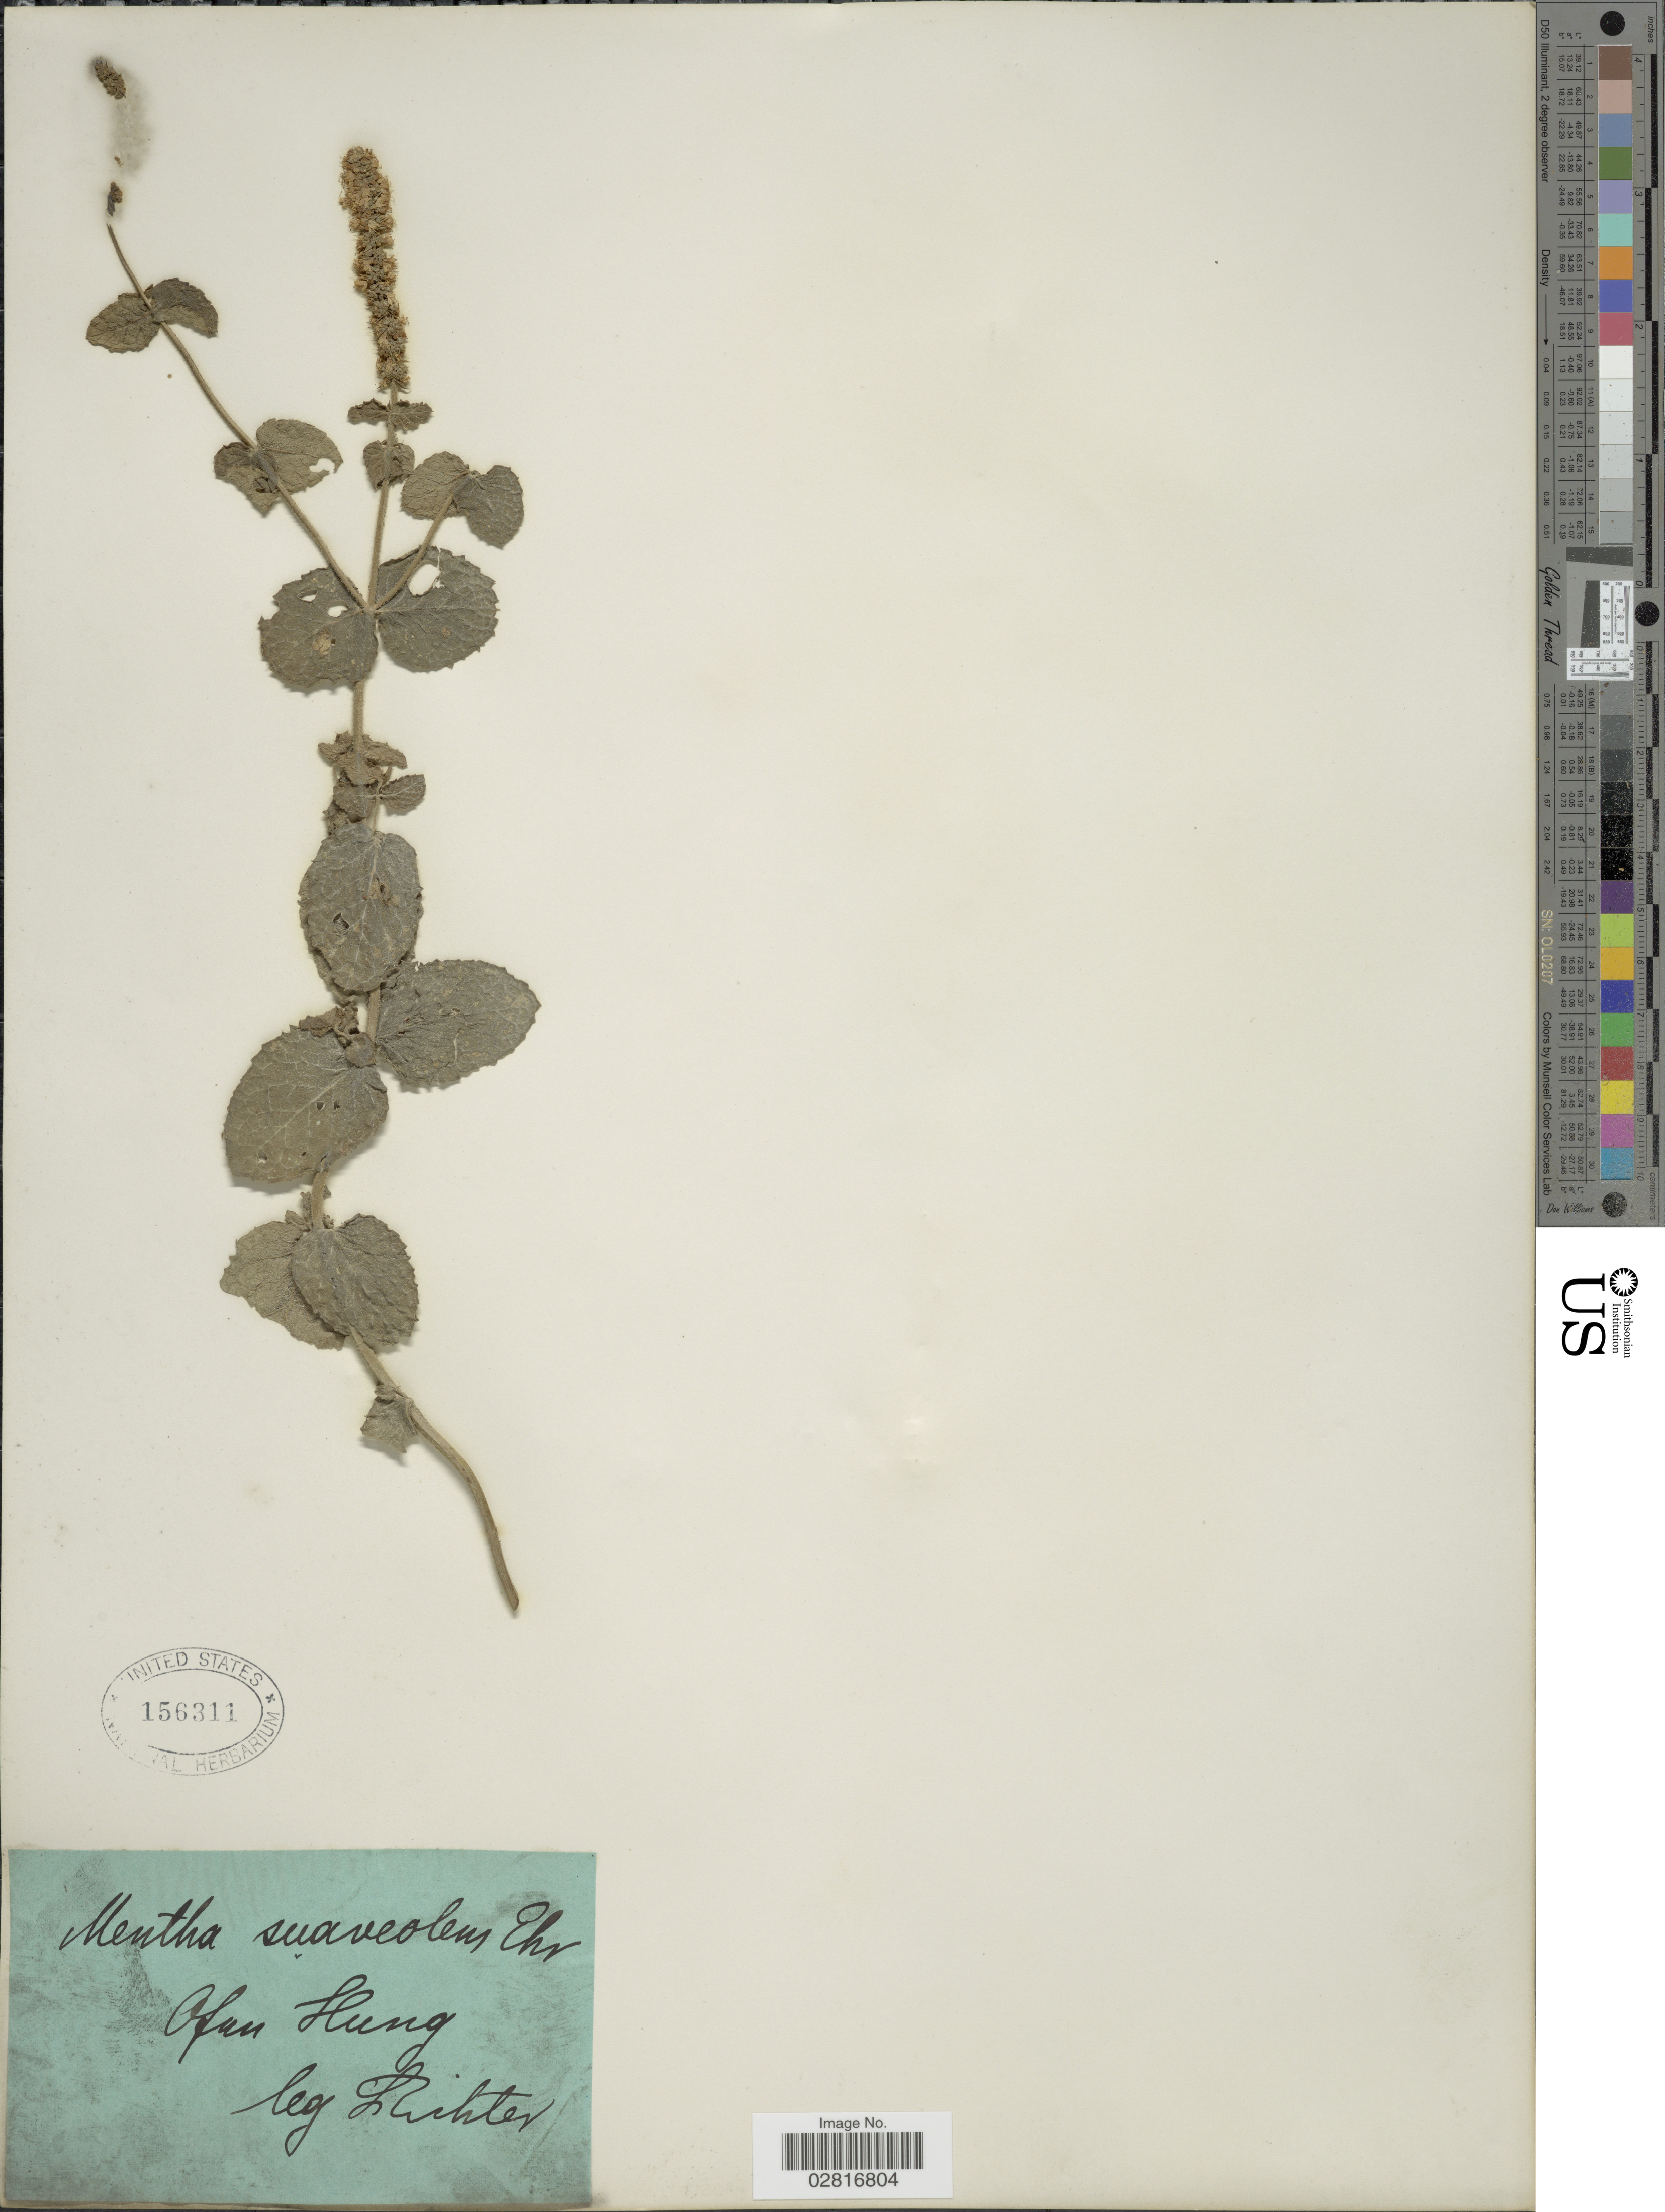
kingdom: Plantae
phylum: Tracheophyta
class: Magnoliopsida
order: Lamiales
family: Lamiaceae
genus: Mentha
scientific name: Mentha sylvestris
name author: L.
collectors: L. Richter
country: Hungary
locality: Ofun [interpreted] Hung.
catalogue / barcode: US 156311